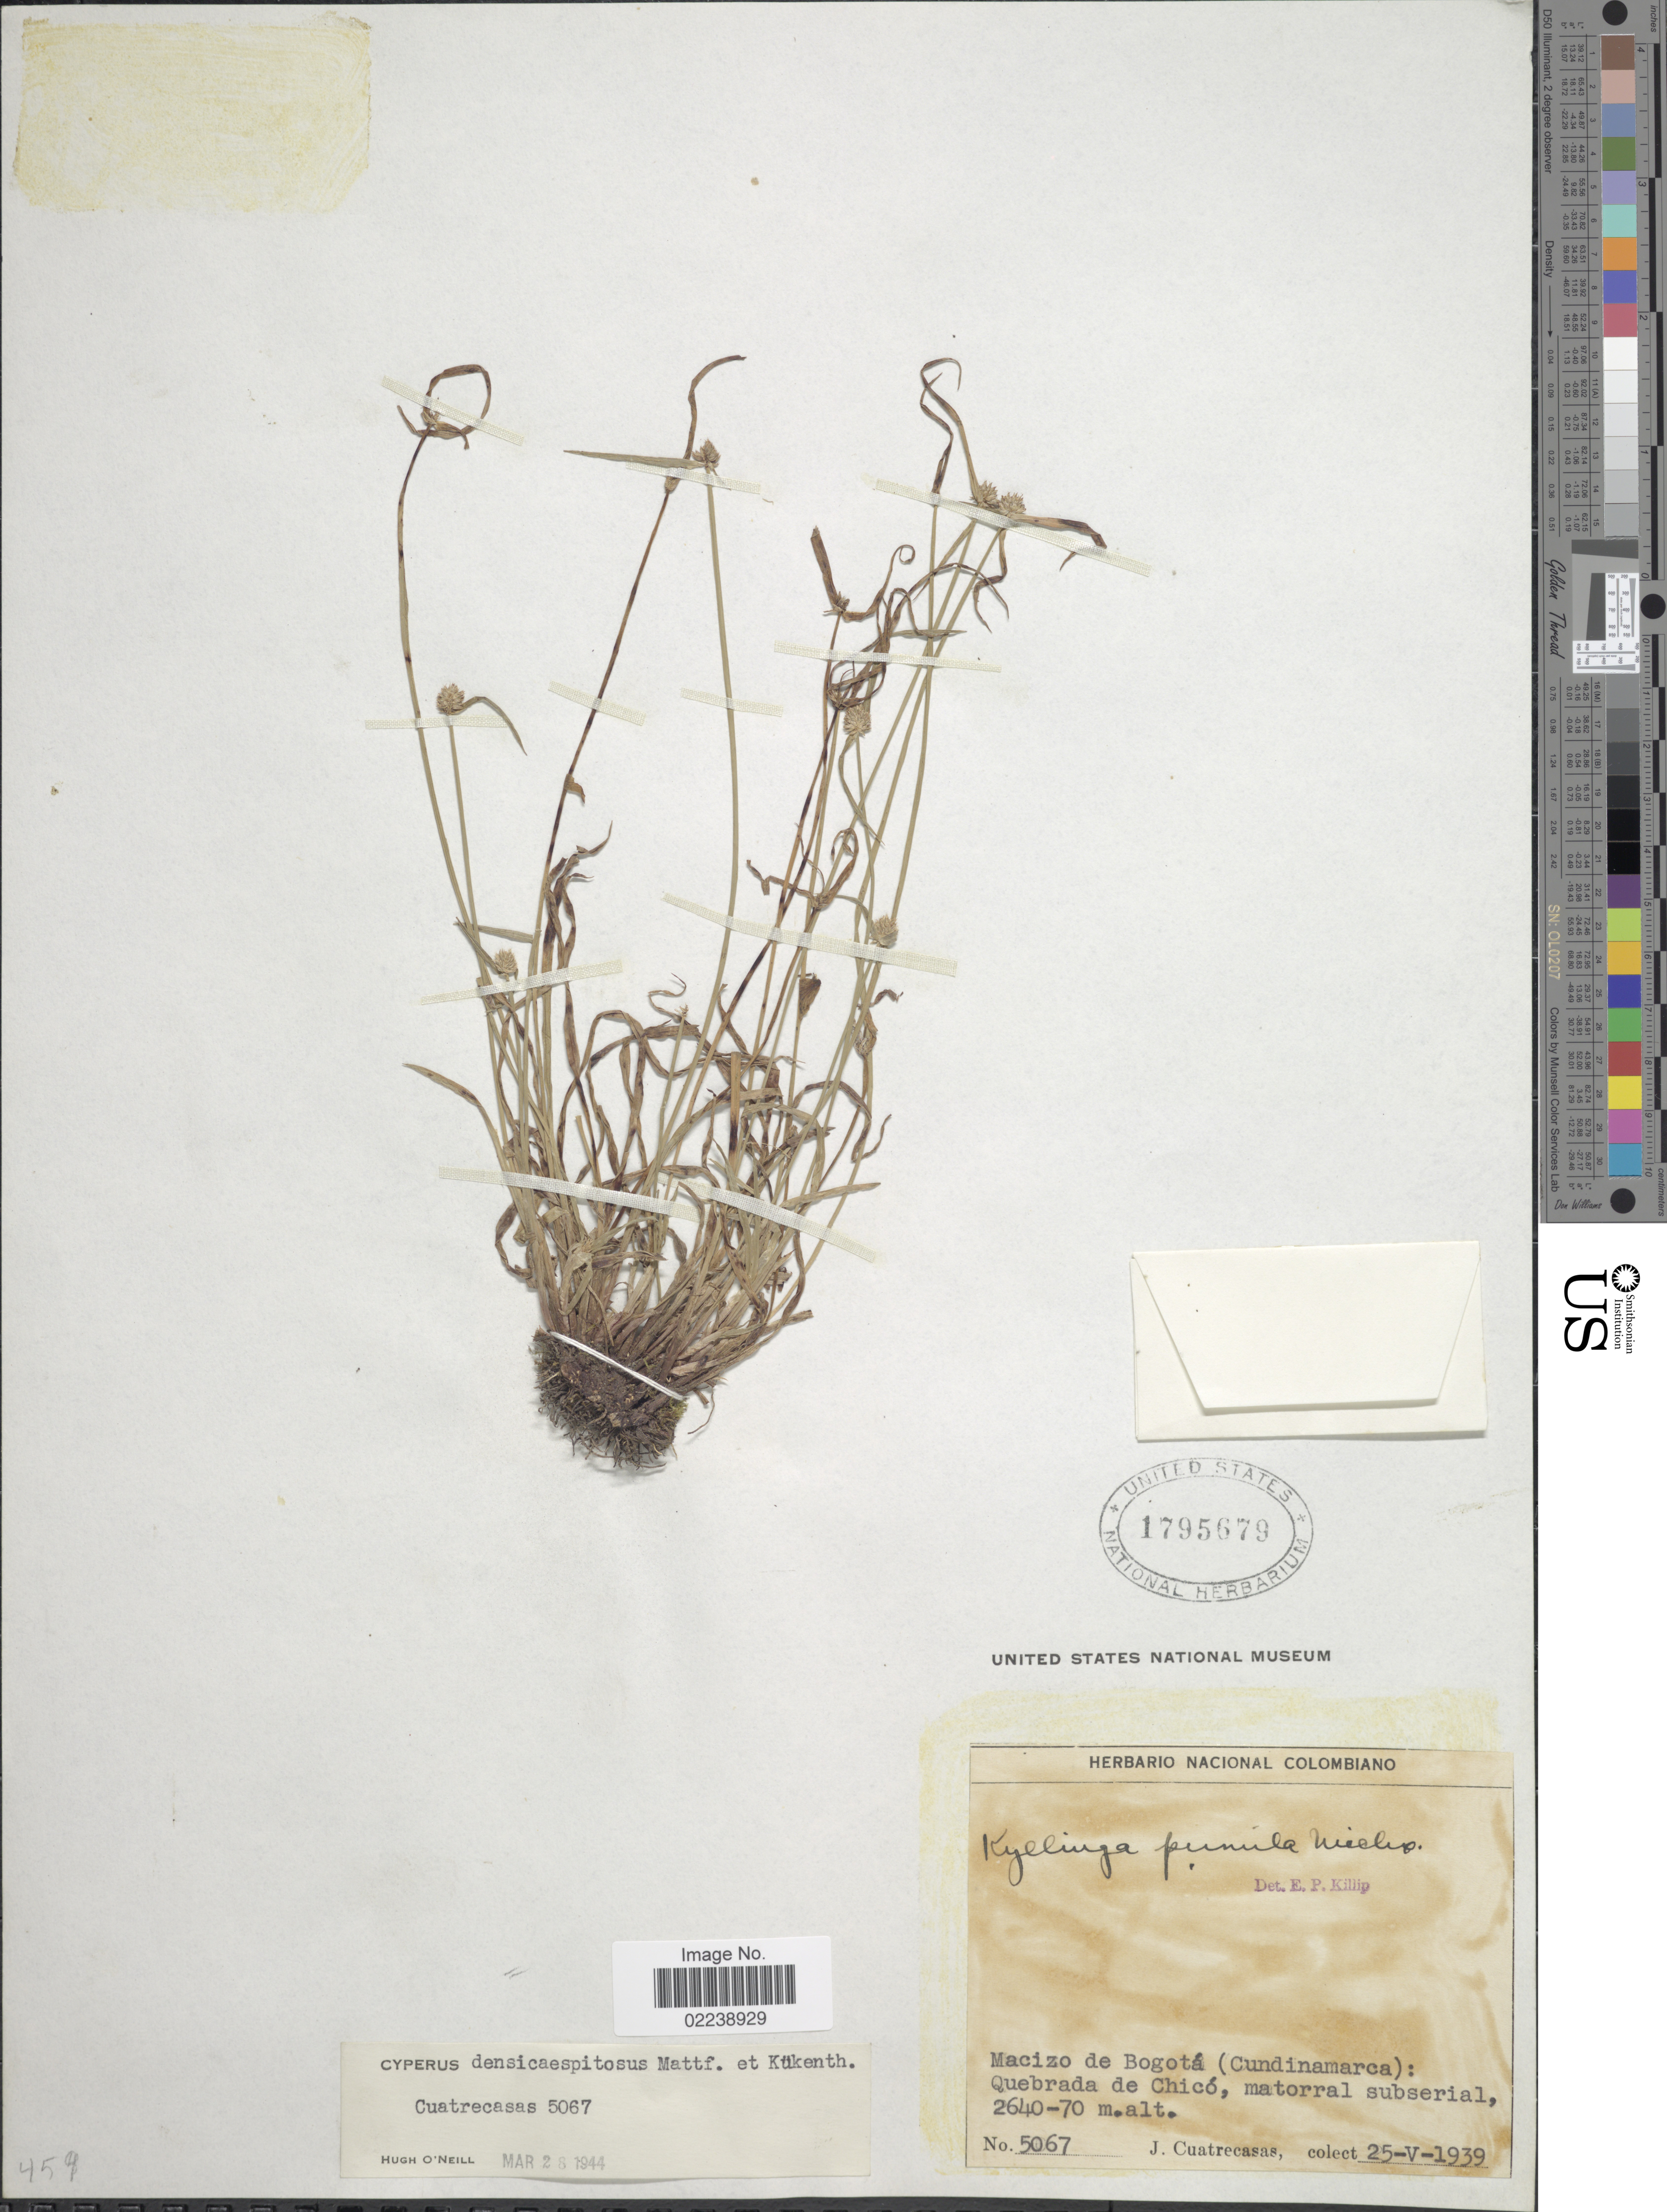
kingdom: Plantae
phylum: Tracheophyta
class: Liliopsida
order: Poales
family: Cyperaceae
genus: Cyperus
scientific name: Cyperus hortensis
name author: (Salzm. ex Steud.) Dorr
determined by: Strong, M. T., (US), Smithsonian Institution - National Museum of Natural History (UNITED STATES)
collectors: J. Cuatrecasas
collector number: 5067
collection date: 1939-05-25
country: Colombia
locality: Macizo de Bogota (Cundinamarca), Quebrada de Chico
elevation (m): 2640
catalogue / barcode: US 1795679